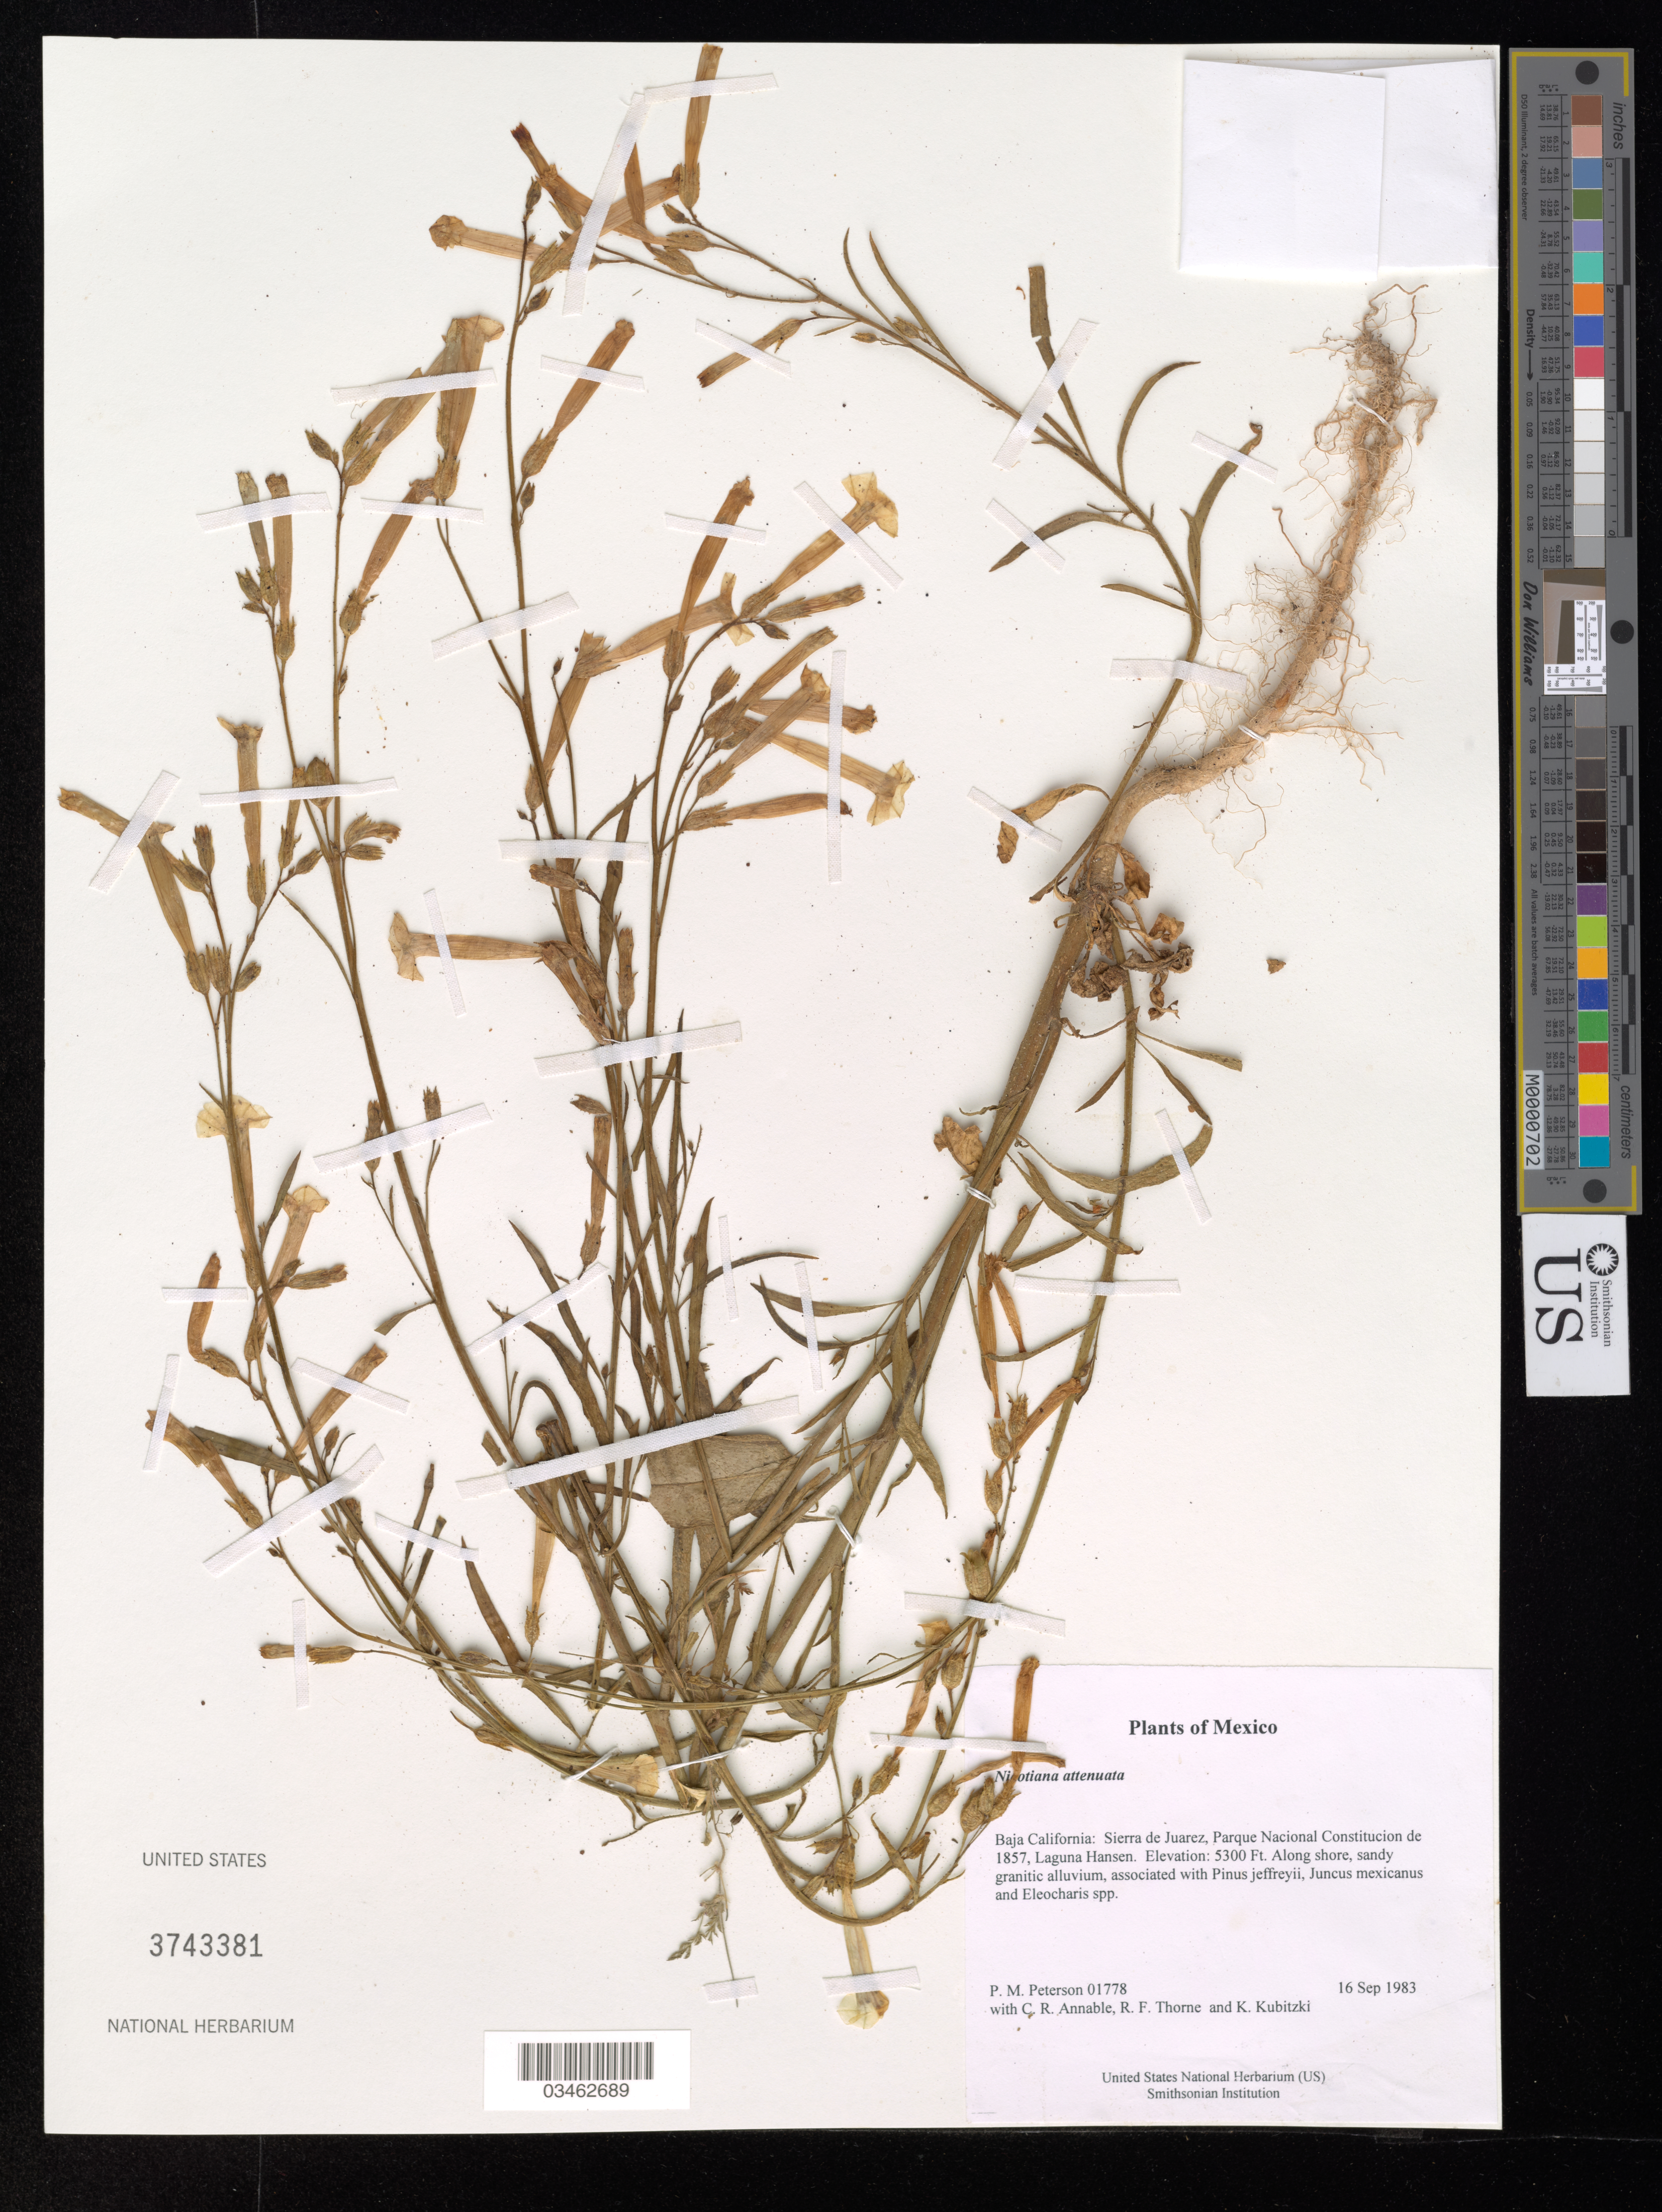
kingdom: Plantae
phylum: Tracheophyta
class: Magnoliopsida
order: Solanales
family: Solanaceae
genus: Nicotiana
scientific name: Nicotiana attenuata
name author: Torr. ex S. Watson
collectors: P. M. Peterson, C. R. Annable, R. F. Thorne & K. Kubitzki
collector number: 01778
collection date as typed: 16 Sep 1983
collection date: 1983-09-16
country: Mexico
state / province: Baja California Norte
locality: Sierra de Juarez, Parque Nacional Constitucion de 1857, Laguna Hansen.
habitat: Along shore, sandy granitic alluvium, associated with Pinus jeffreyii, Juncus mexicanus and Eleocharis spp.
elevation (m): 1615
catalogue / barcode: US 3743381